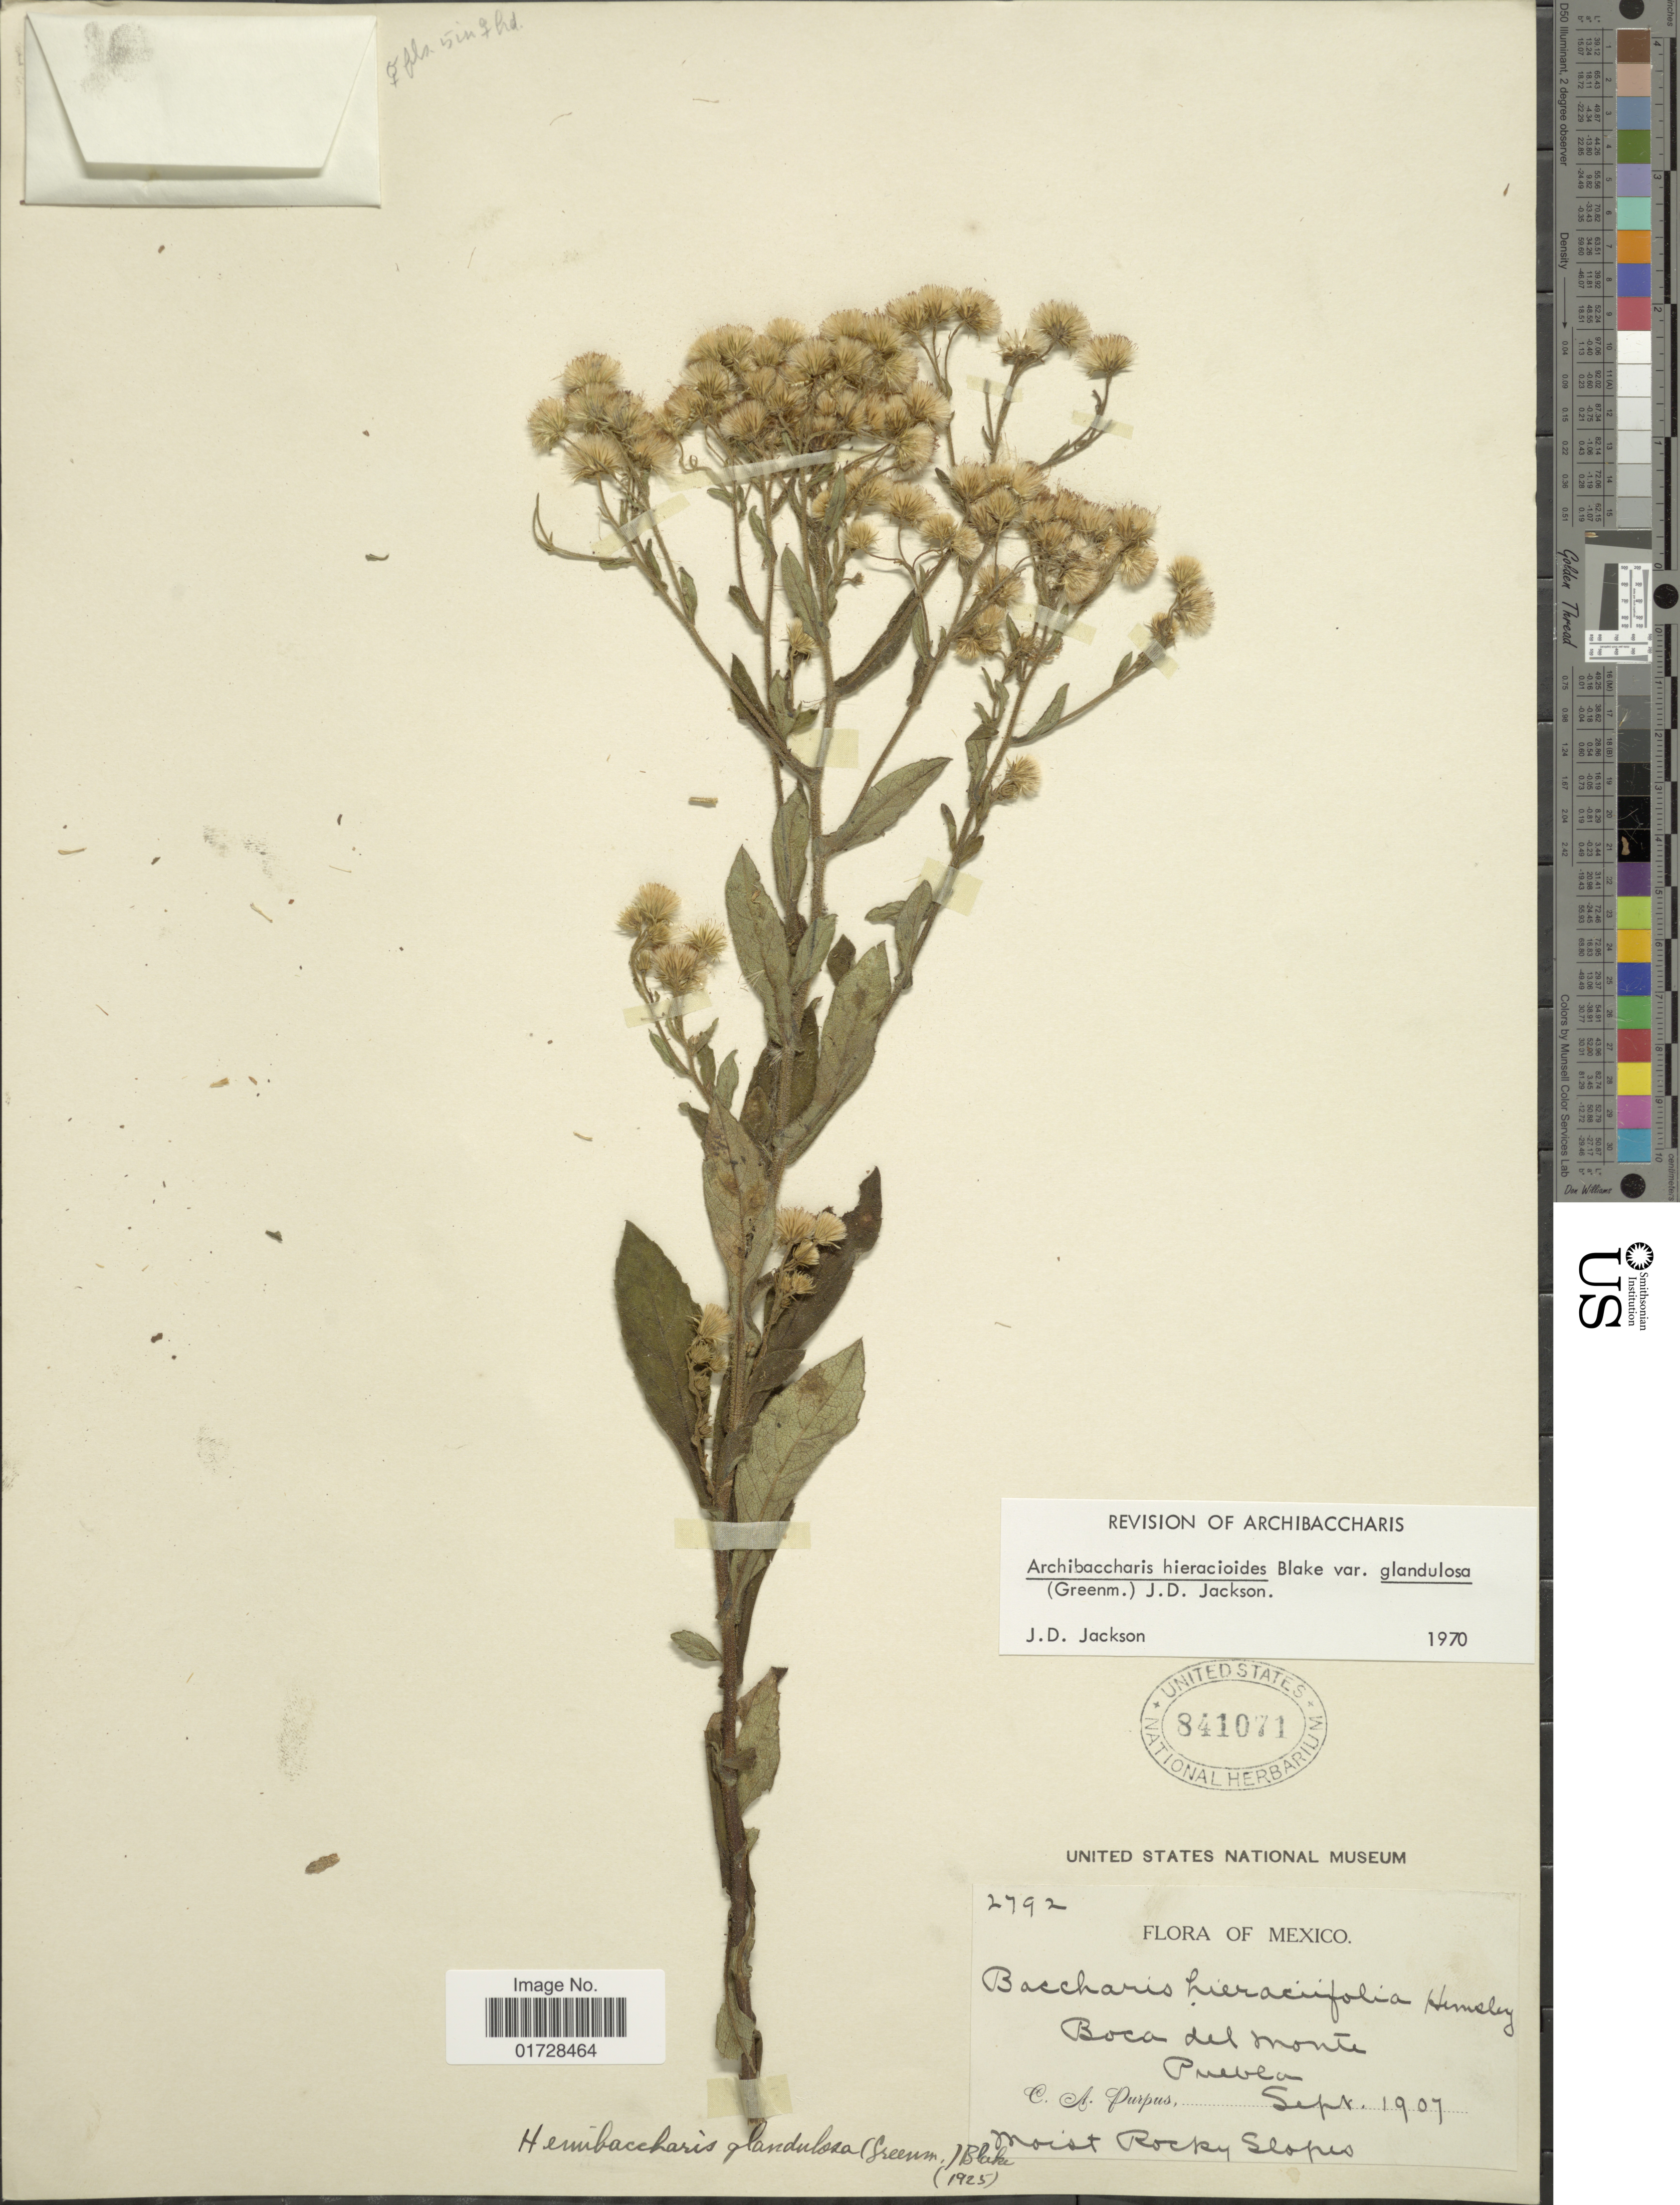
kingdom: Plantae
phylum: Tracheophyta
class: Magnoliopsida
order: Asterales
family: Asteraceae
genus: Archibaccharis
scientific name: Archibaccharis hieracioides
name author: (S.F. Blake) S.F. Blake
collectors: C. A. Purpus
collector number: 2792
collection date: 1907-09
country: Mexico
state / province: Puebla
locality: Boca del Monte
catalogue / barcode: US 841071